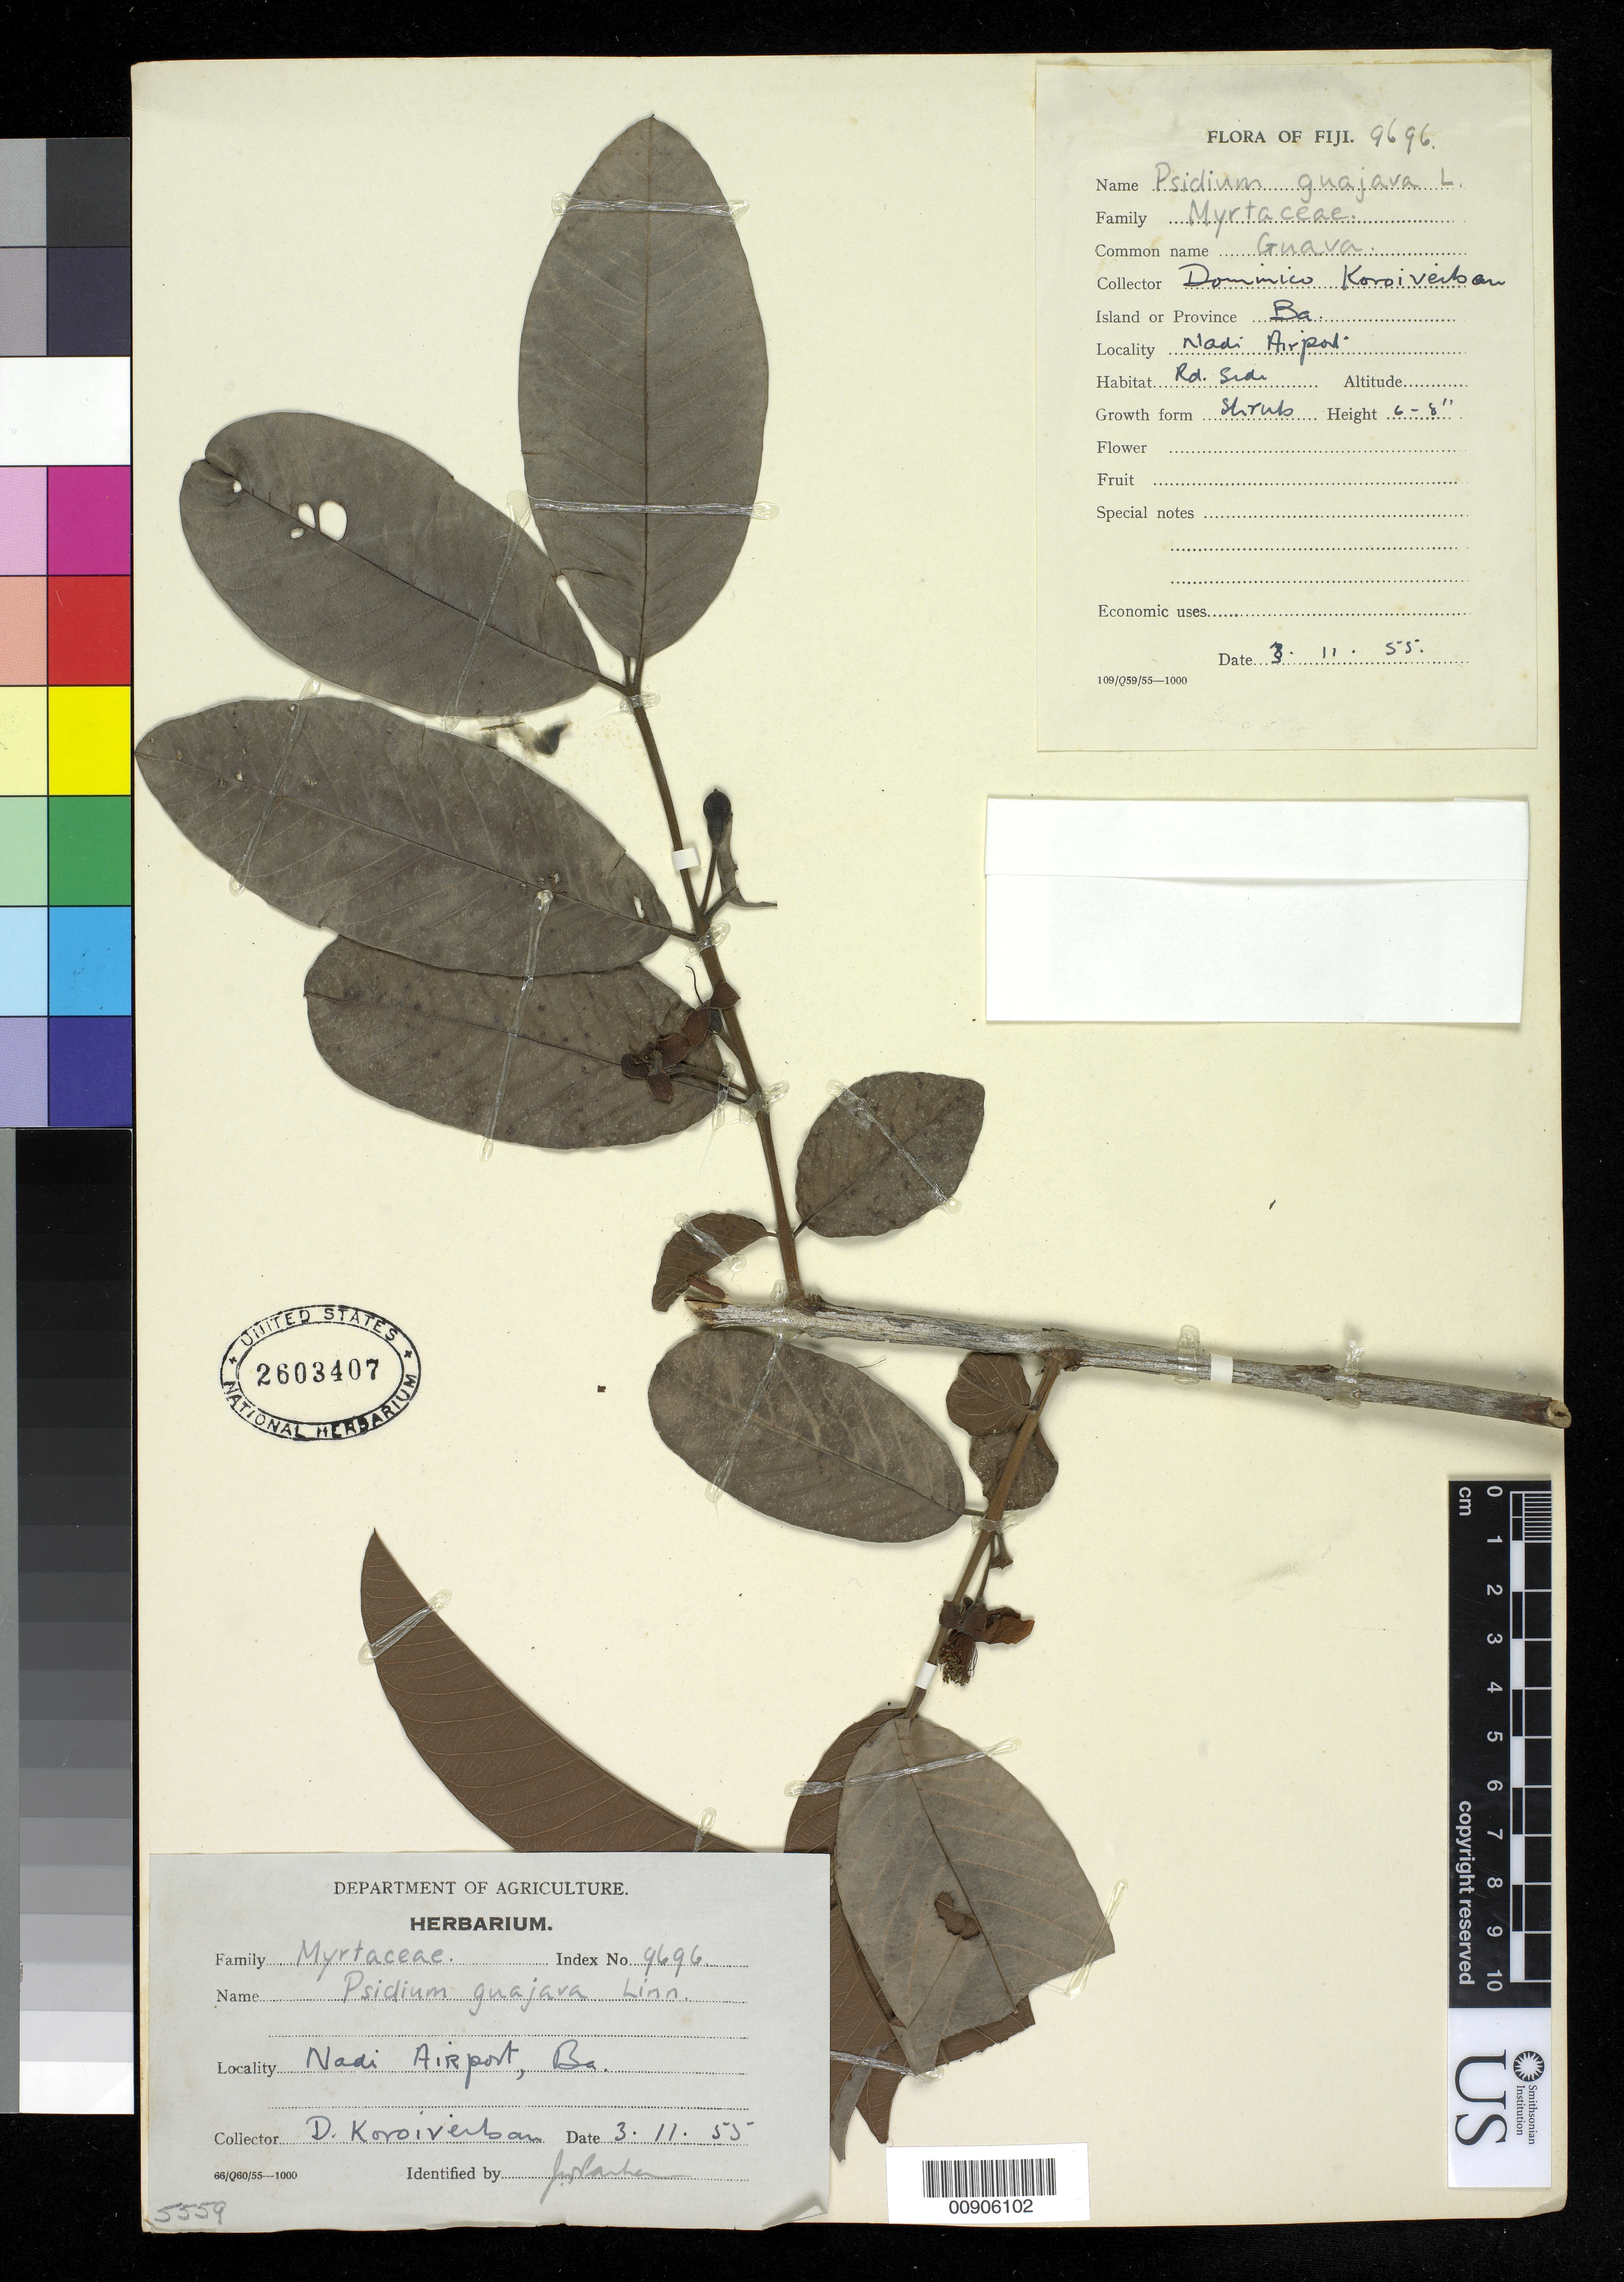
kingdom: Plantae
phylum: Tracheophyta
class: Magnoliopsida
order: Myrtales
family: Myrtaceae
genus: Psidium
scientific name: Psidium guajava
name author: L.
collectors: D. Koroiveibau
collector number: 9696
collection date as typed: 11 Mar 1955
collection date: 1955-03-11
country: Fiji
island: Viti Levu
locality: Nadi Airport, Mba.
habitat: Road side shrub.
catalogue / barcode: US 2603407